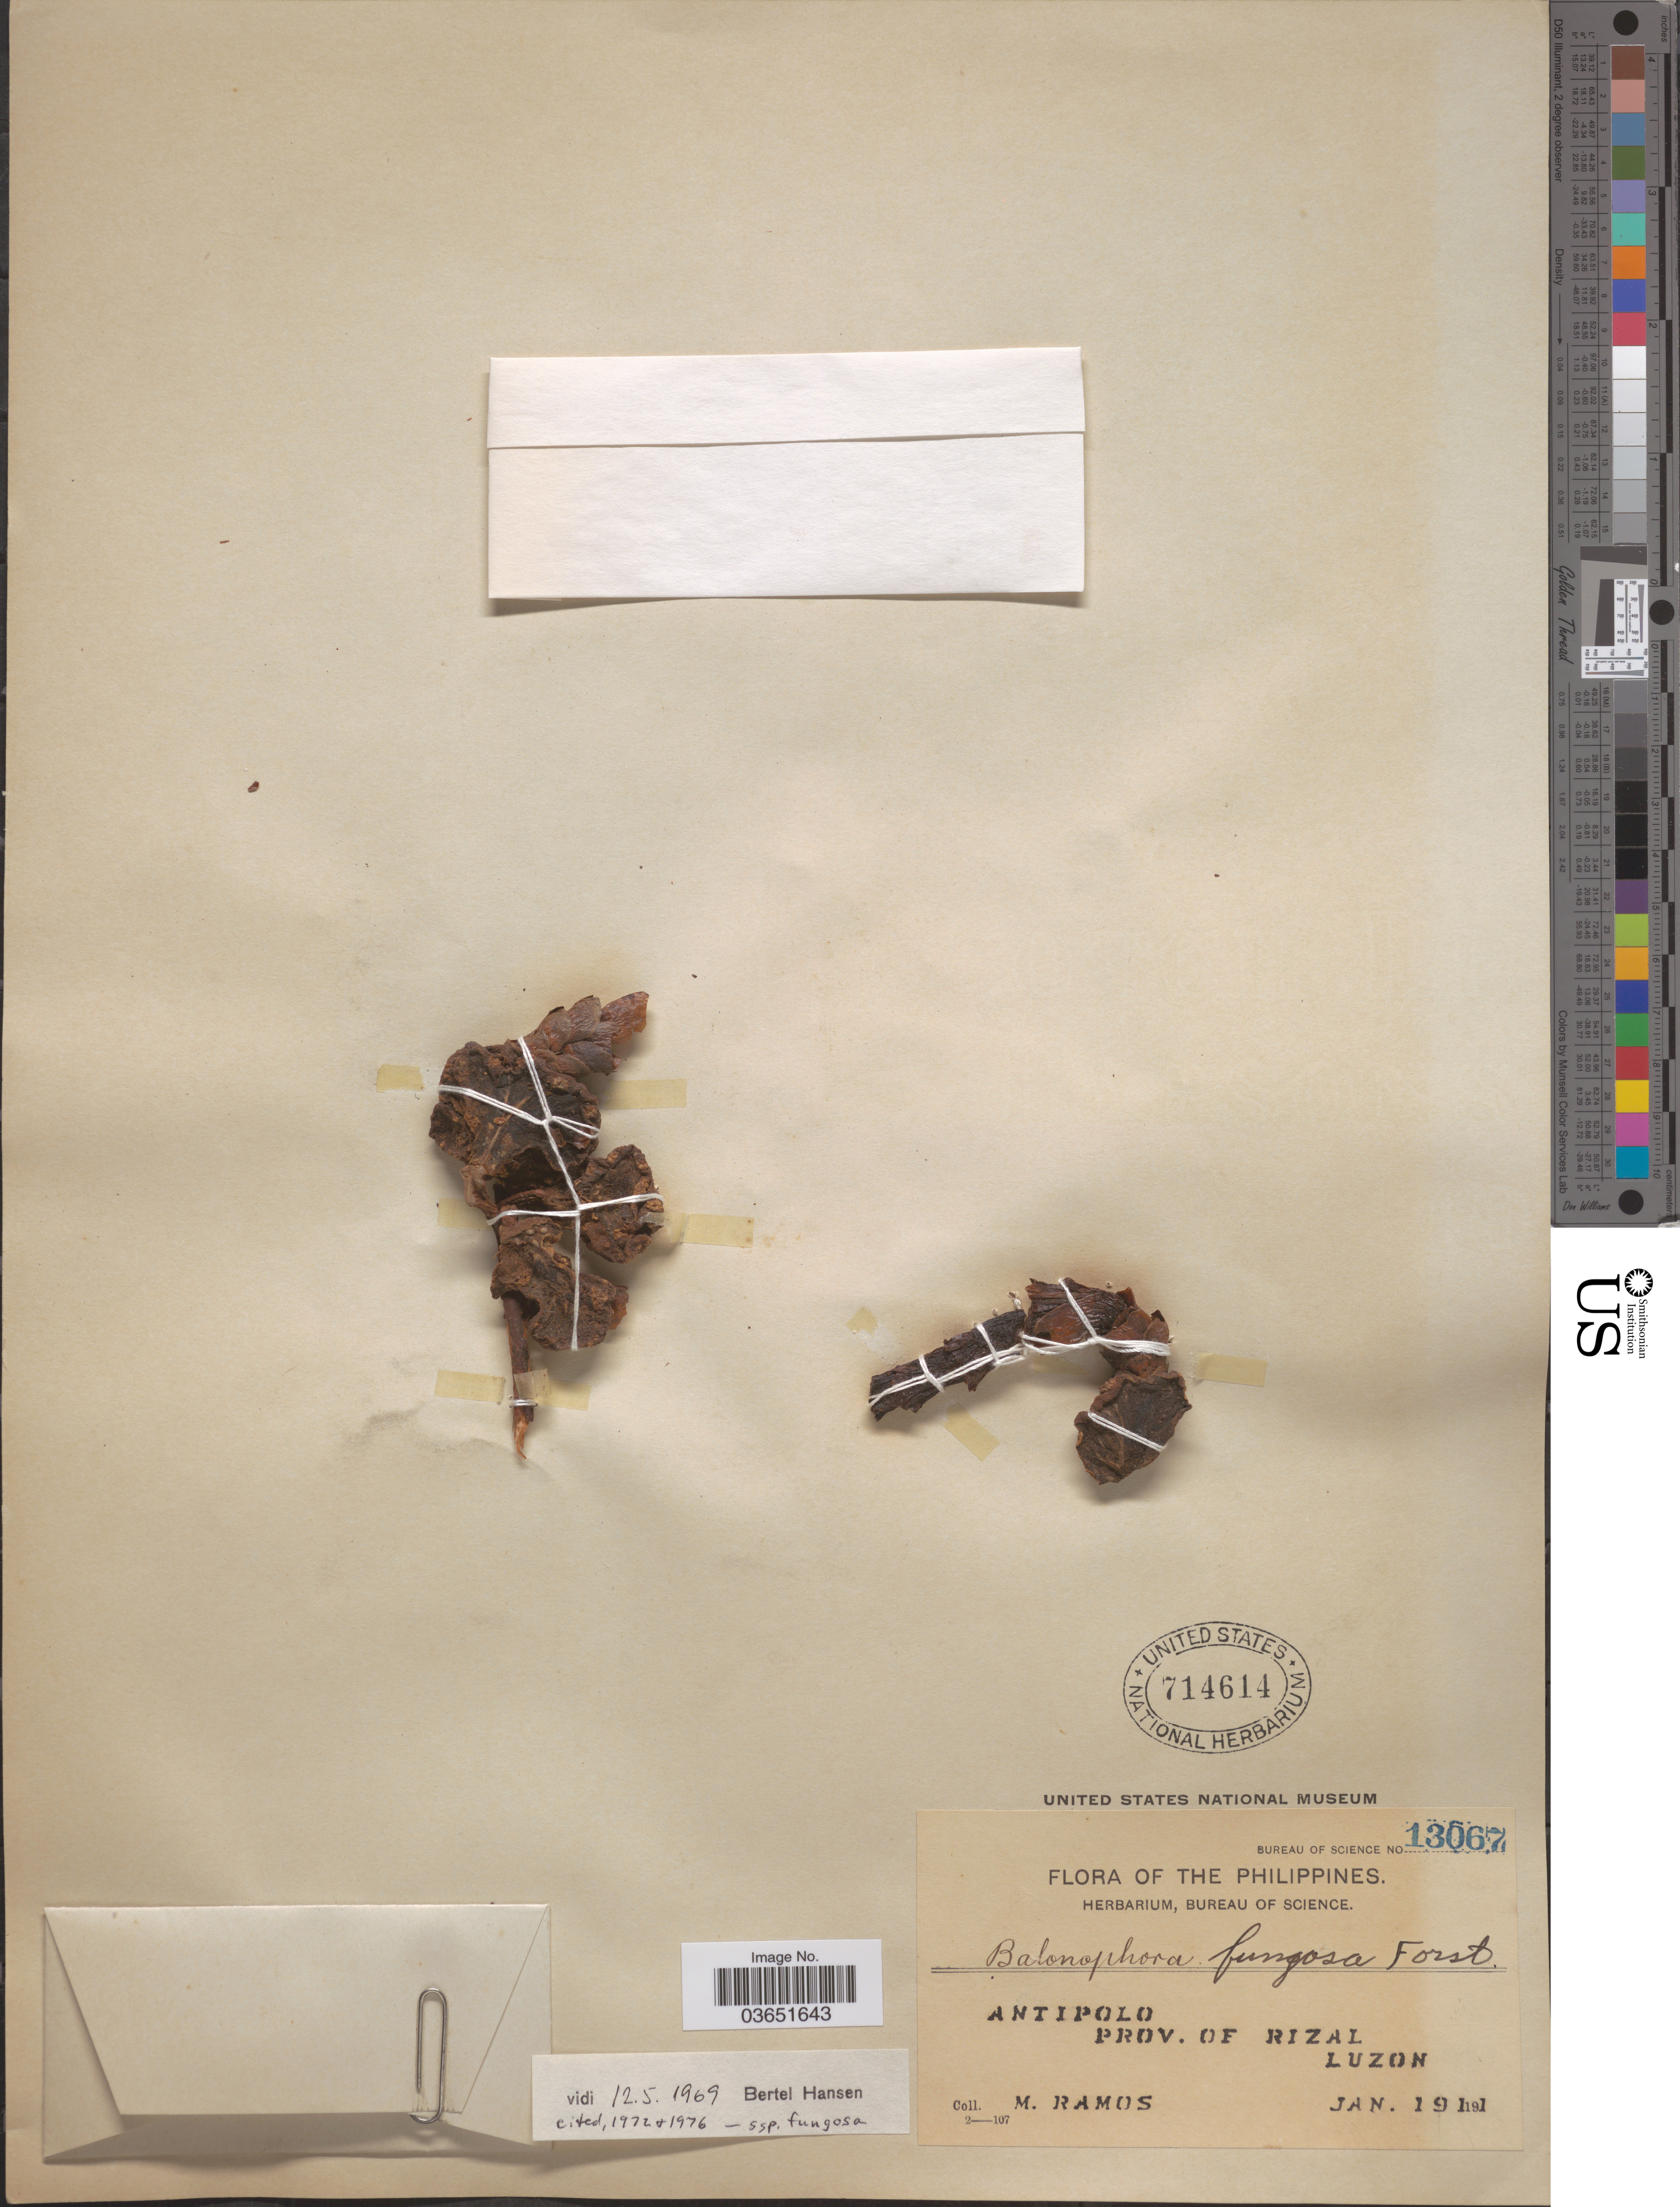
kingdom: Plantae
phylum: Tracheophyta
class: Magnoliopsida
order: Santalales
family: Balanophoraceae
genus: Balanophora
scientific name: Balanophora fungosa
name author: J.R. Forst. & G. Forst.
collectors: M. Ramos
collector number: Bureau of Science 13067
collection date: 1911-01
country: Philippines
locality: Antipolo, Prov. of Rizal, Luzon.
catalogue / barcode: US 714614